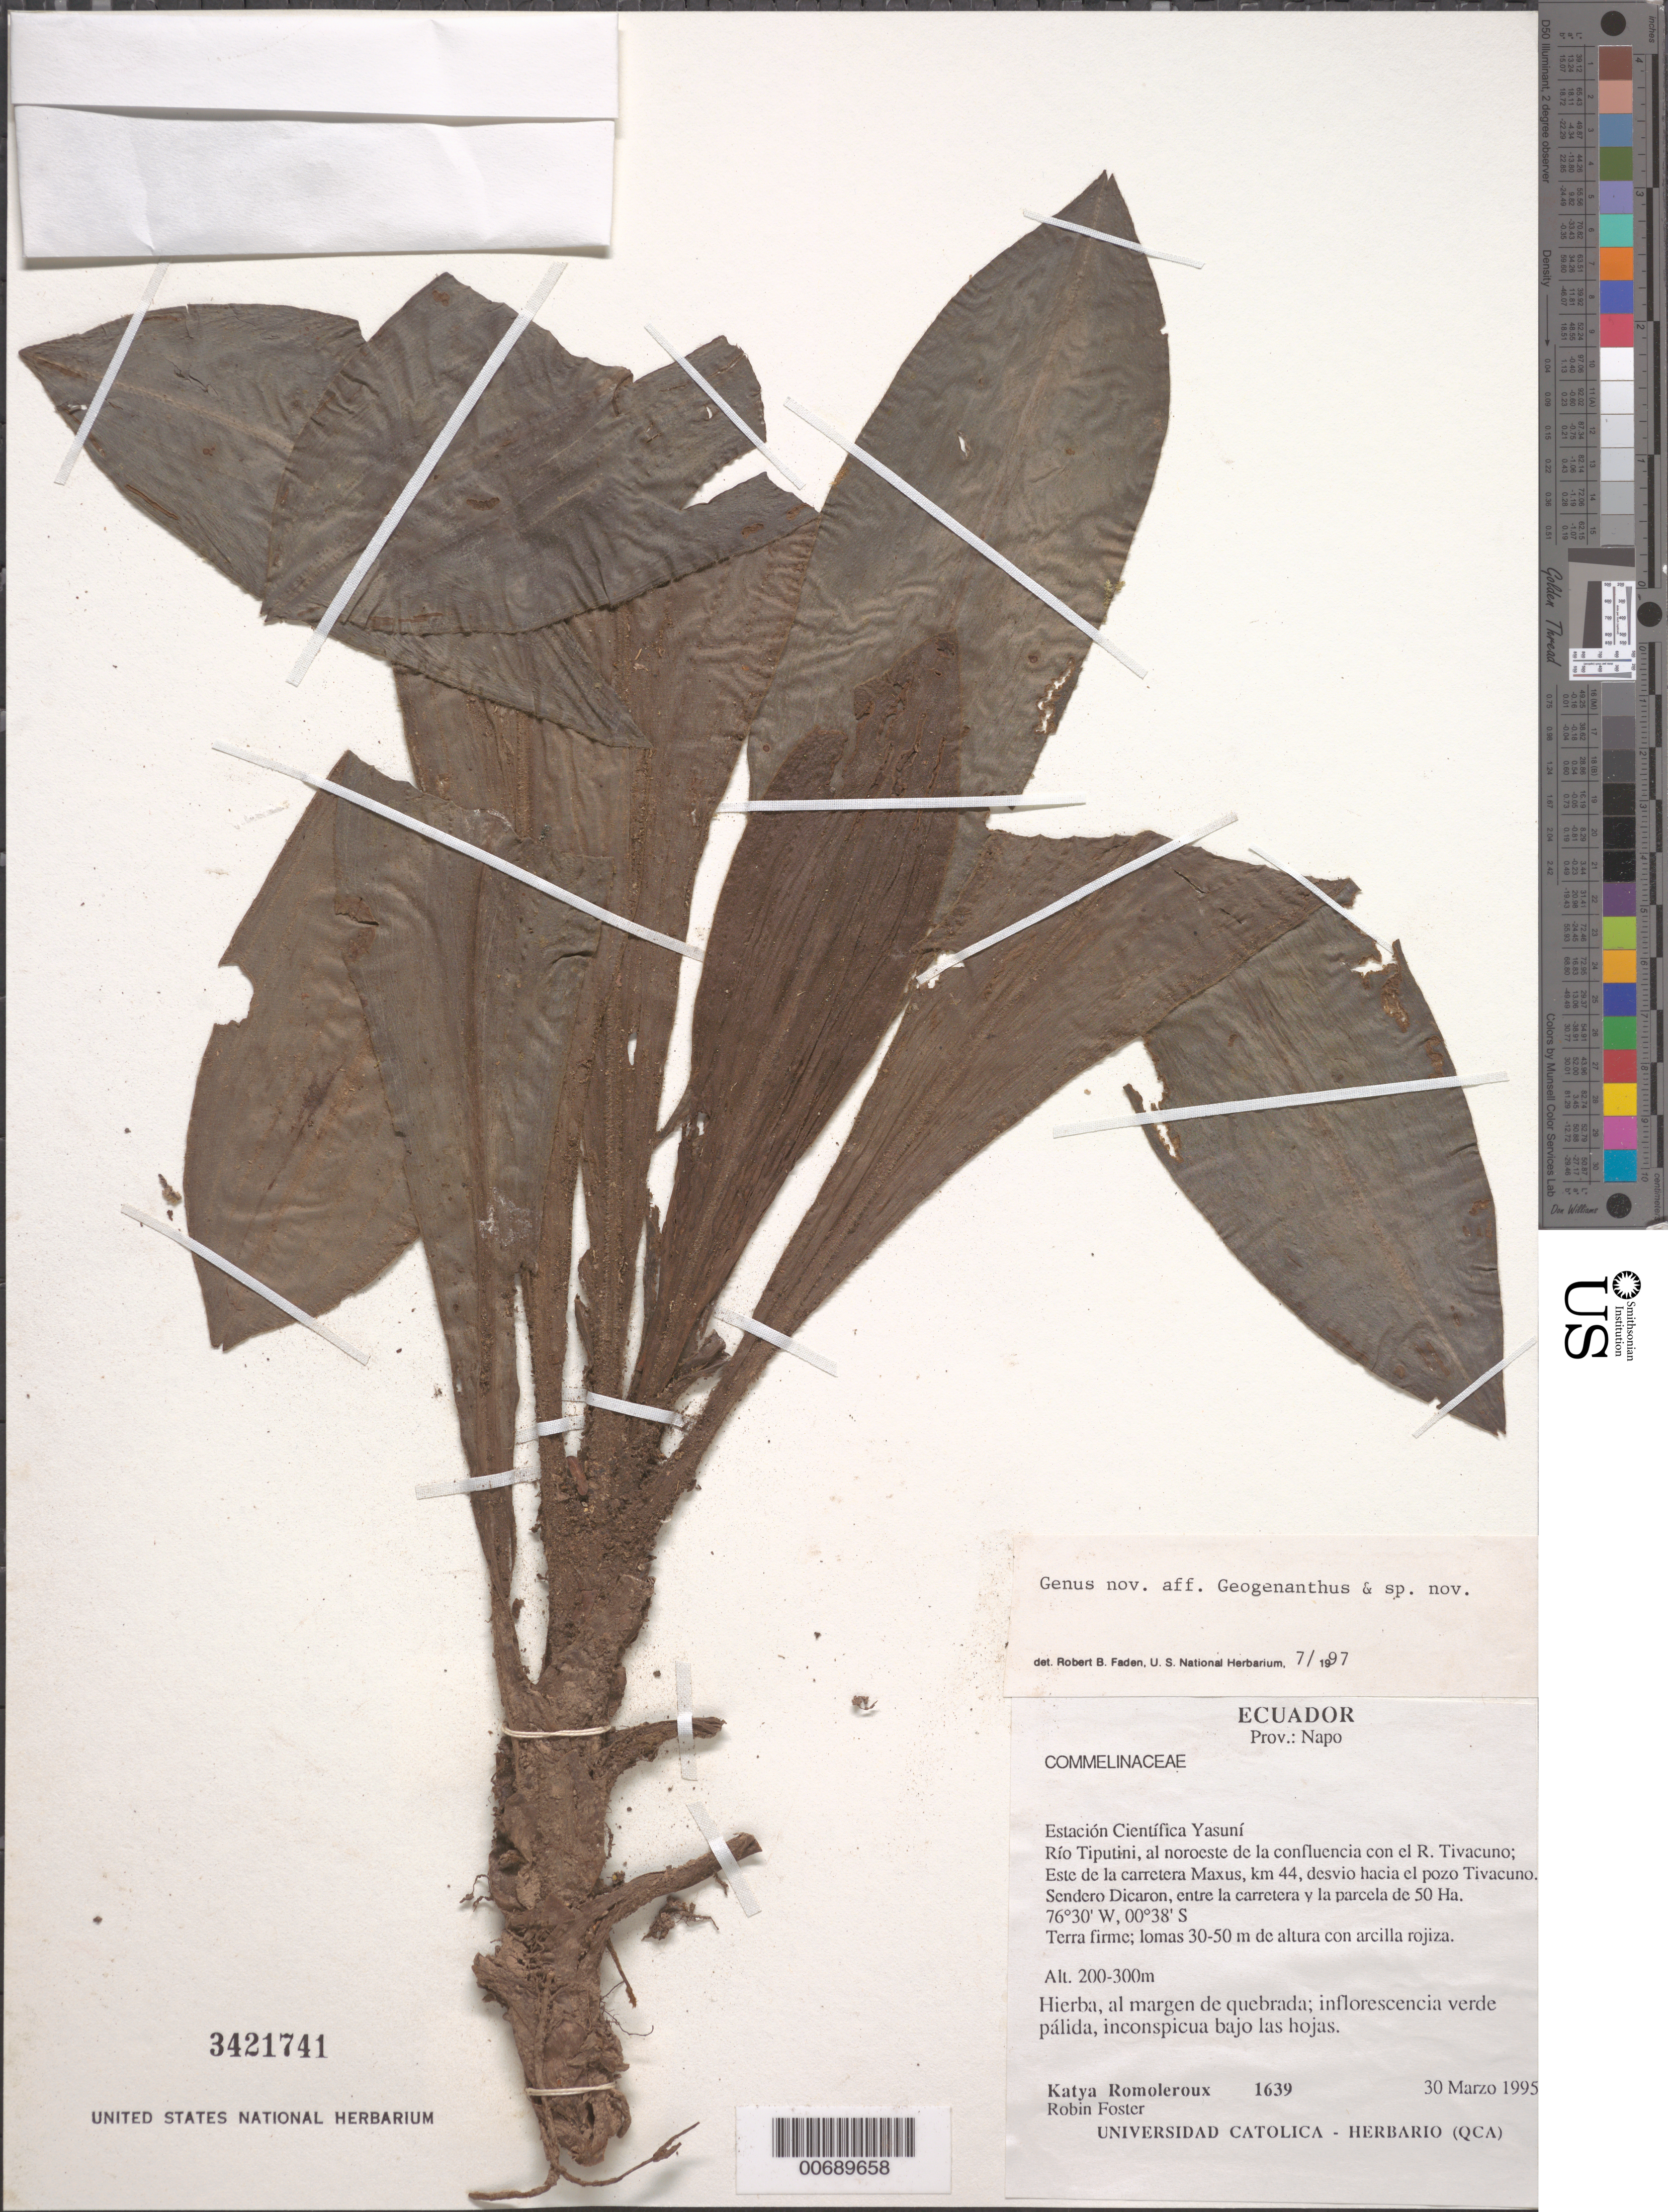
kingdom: Plantae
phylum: Tracheophyta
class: Liliopsida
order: Commelinales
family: Commelinaceae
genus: Geogenanthus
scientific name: Geogenanthus sp.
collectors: K. Romoleroux & R. Foster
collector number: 1639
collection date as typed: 30 Mar 1995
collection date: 1995-03-30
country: Ecuador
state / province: Napo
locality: Estacion Cientifica Yasuni, Rip Tiputini, confluent of Rio Tivacuno.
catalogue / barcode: US 3421741